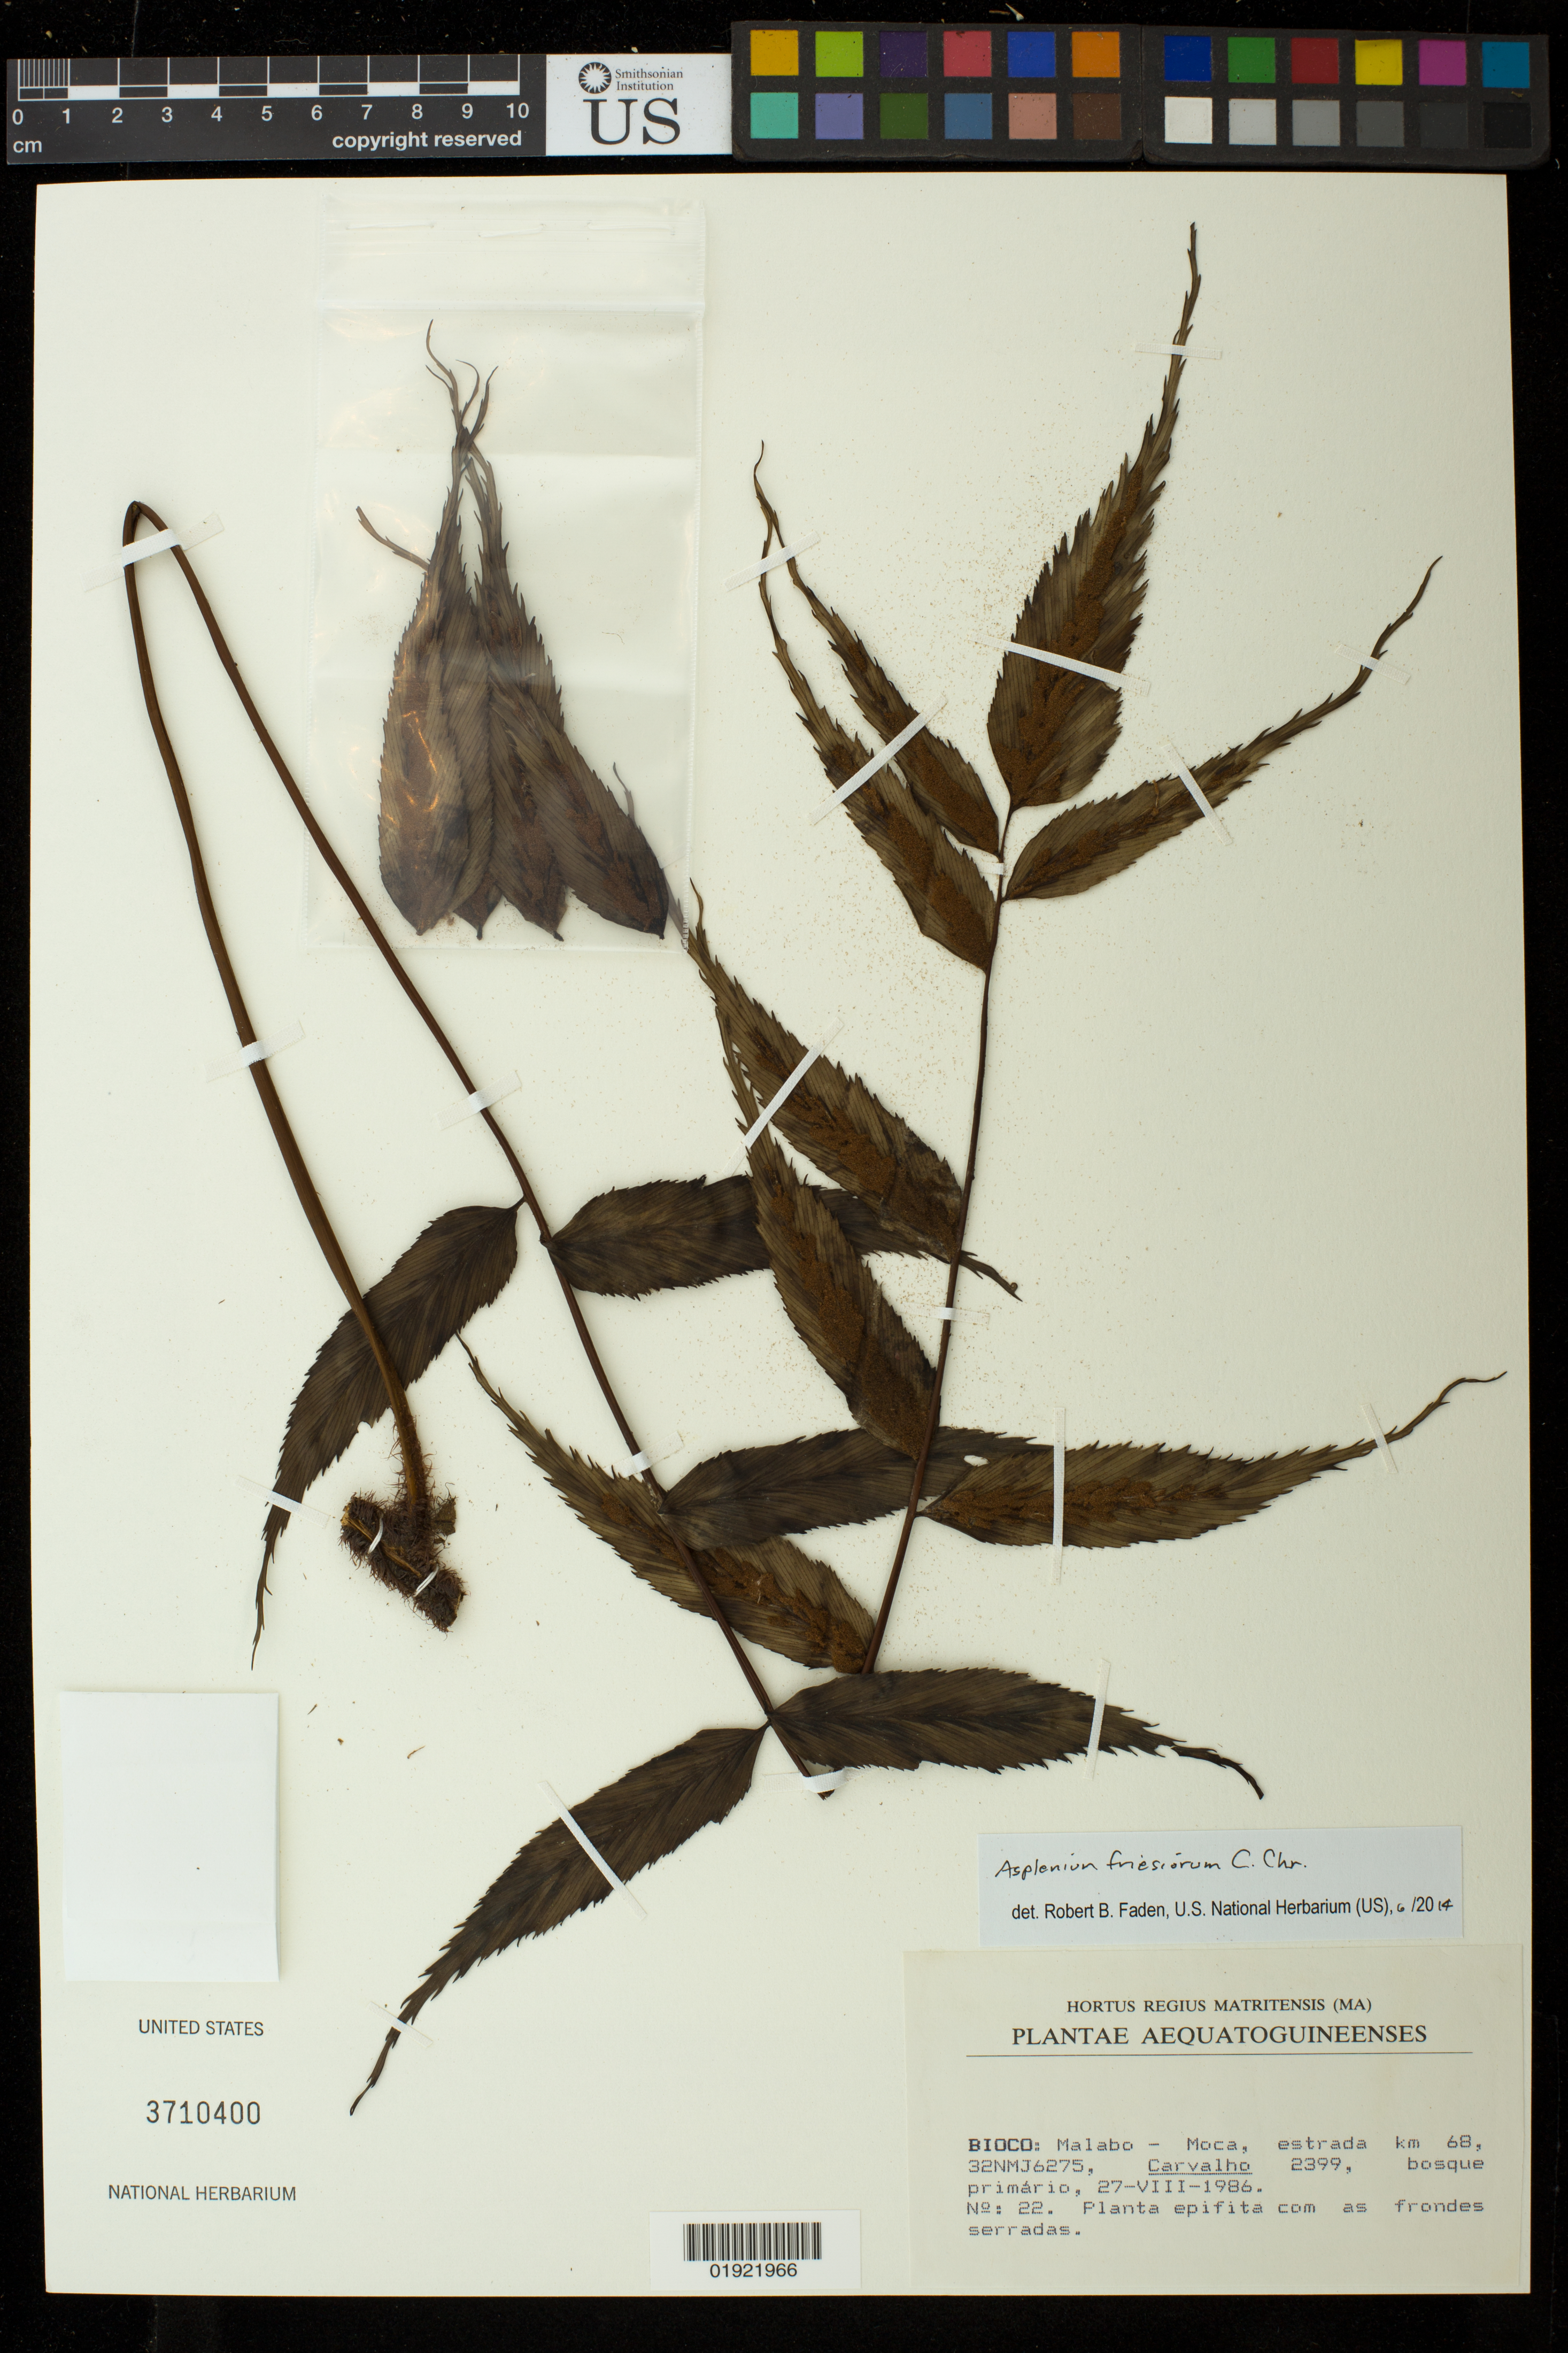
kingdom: Plantae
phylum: Tracheophyta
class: Polypodiopsida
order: Polypodiales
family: Aspleniaceae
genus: Asplenium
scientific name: Asplenium friesiorum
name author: C. Chr.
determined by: Faden, Robert B., (US), Smithsonian Institution - National Museum of Natural History (UNITED STATES)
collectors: Carvalho, --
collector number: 2399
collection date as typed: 27-VIII-1986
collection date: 1986-08-27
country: Equatorial Guinea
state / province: Bioko Norte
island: Bioko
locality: Malabo-Moca, estrada km 68, 32NMJ6275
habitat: bosque primario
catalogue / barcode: US 3710400